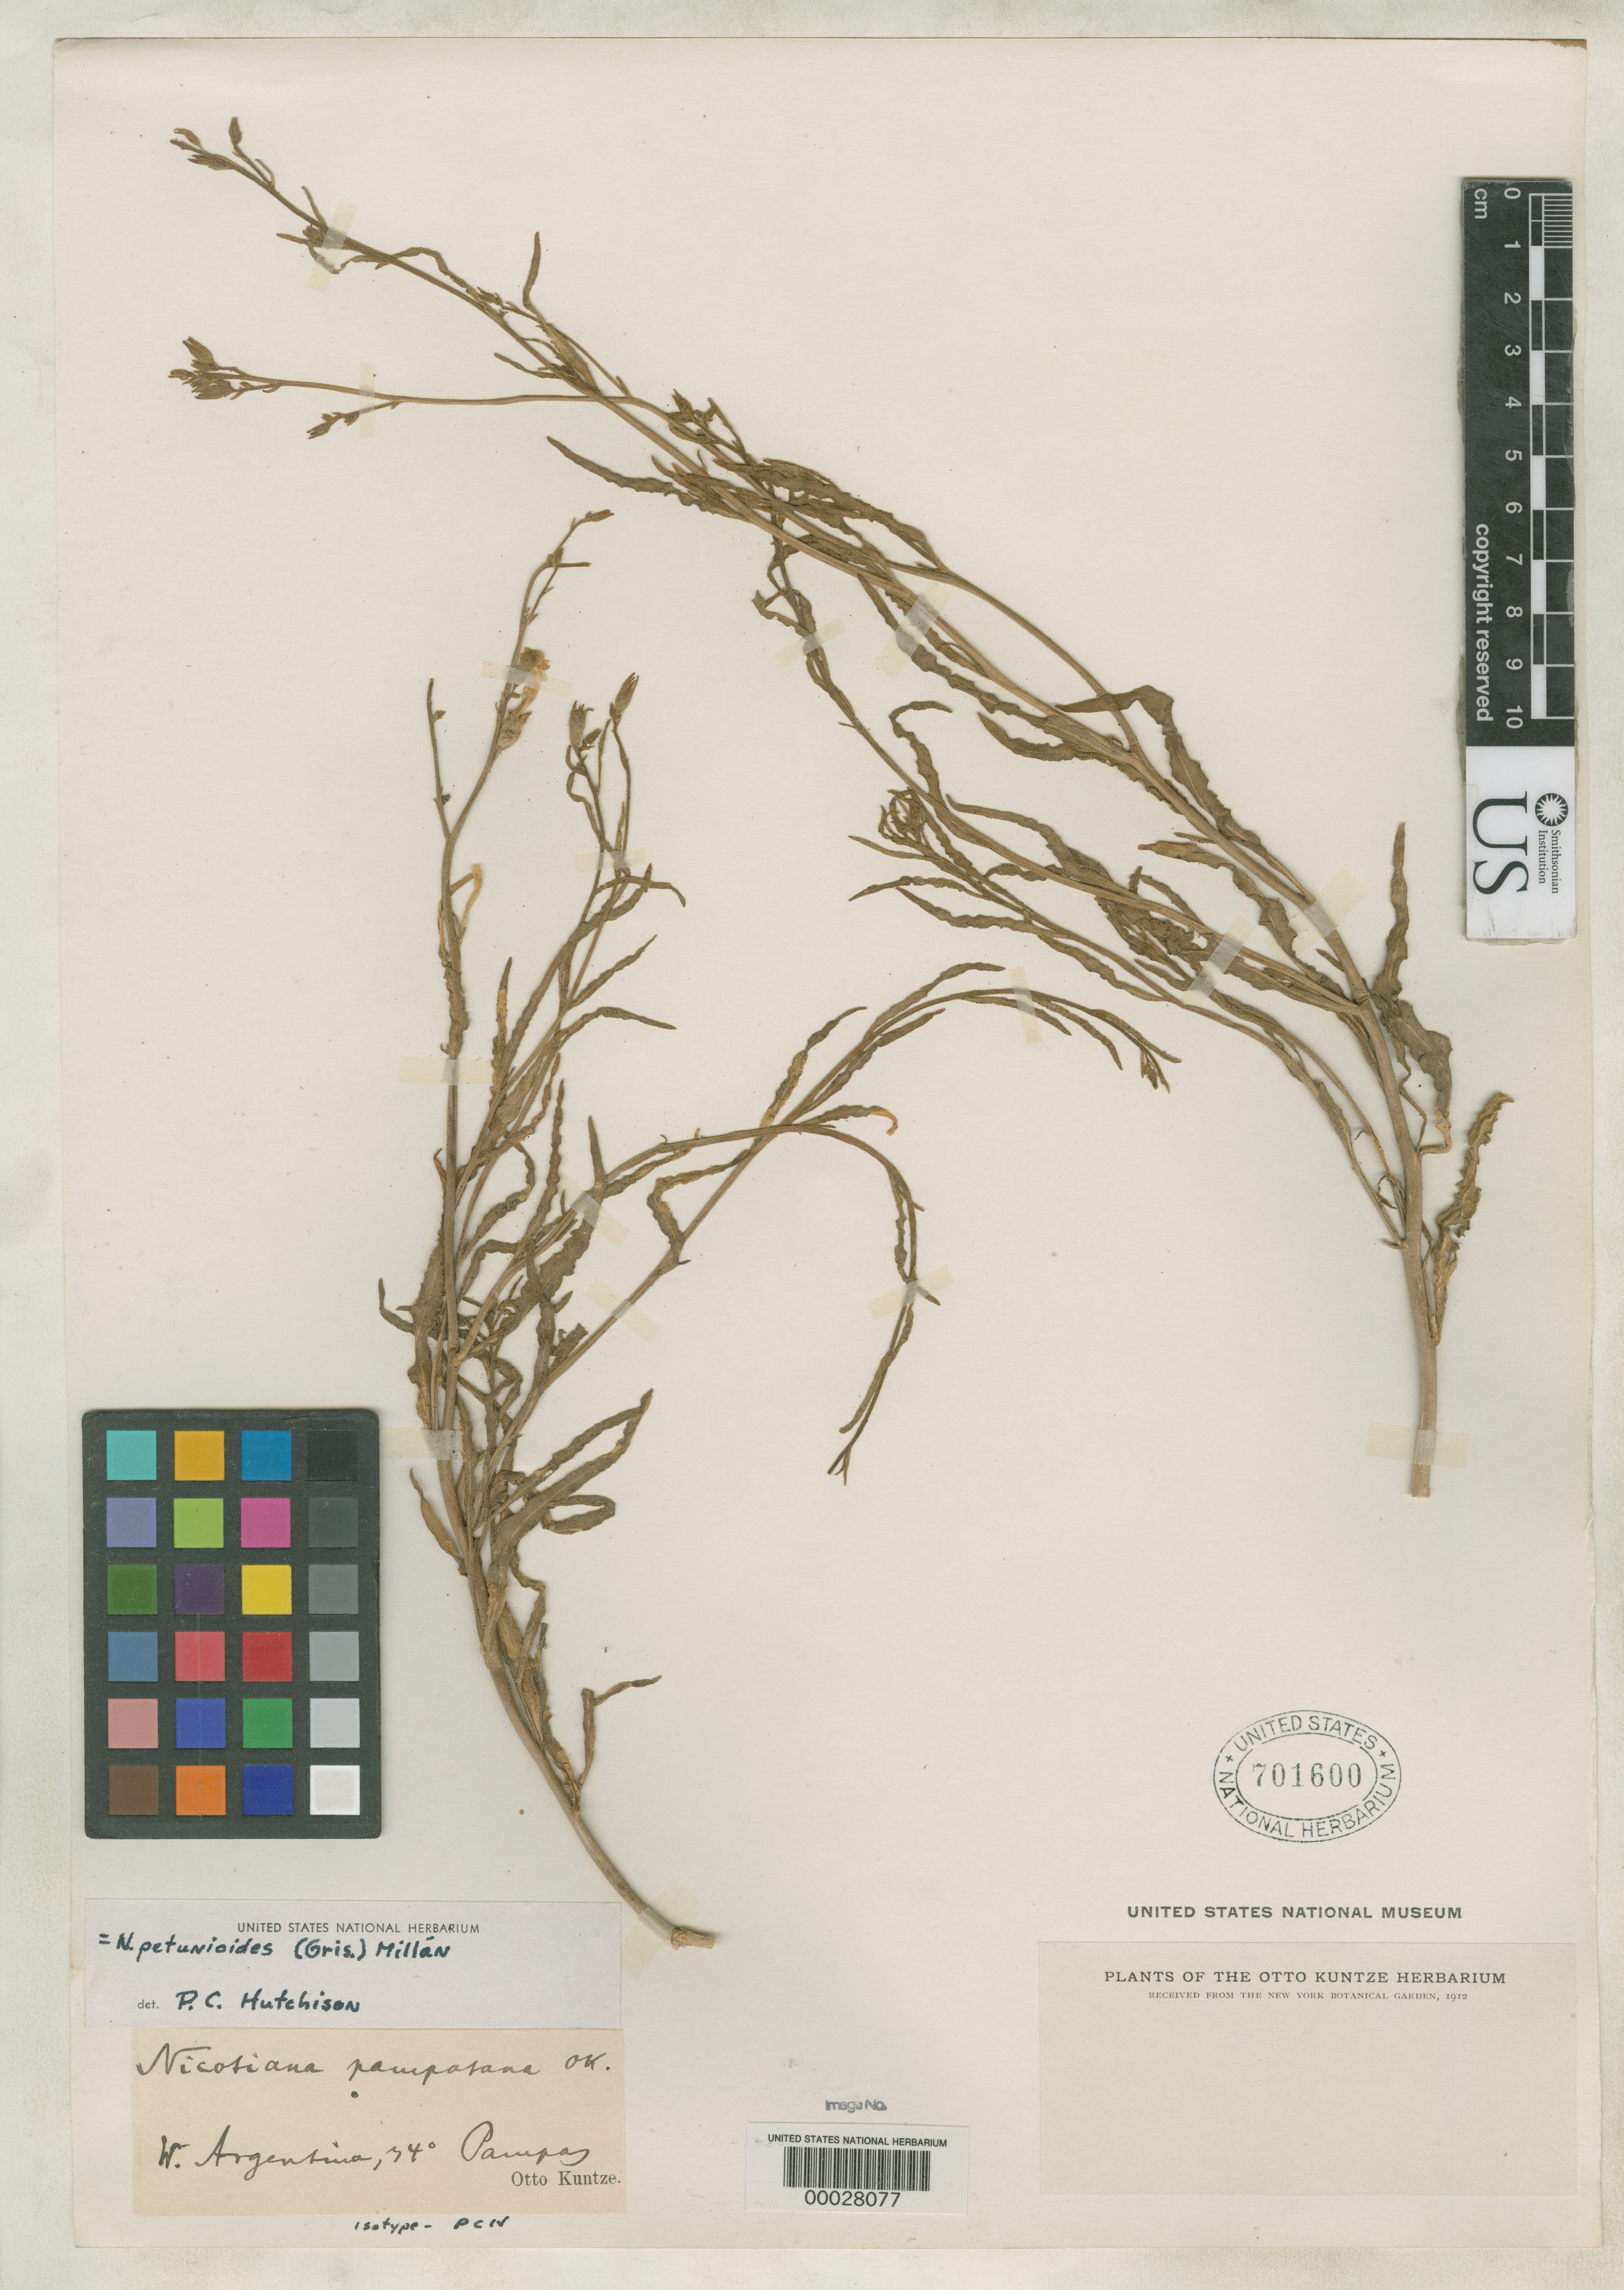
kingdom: Plantae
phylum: Tracheophyta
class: Magnoliopsida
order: Solanales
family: Solanaceae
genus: Nicotiana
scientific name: Nicotiana pampasana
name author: Kuntze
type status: Isotype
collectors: C.E.O. Kuntze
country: Argentina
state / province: La Pampa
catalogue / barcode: US 701600